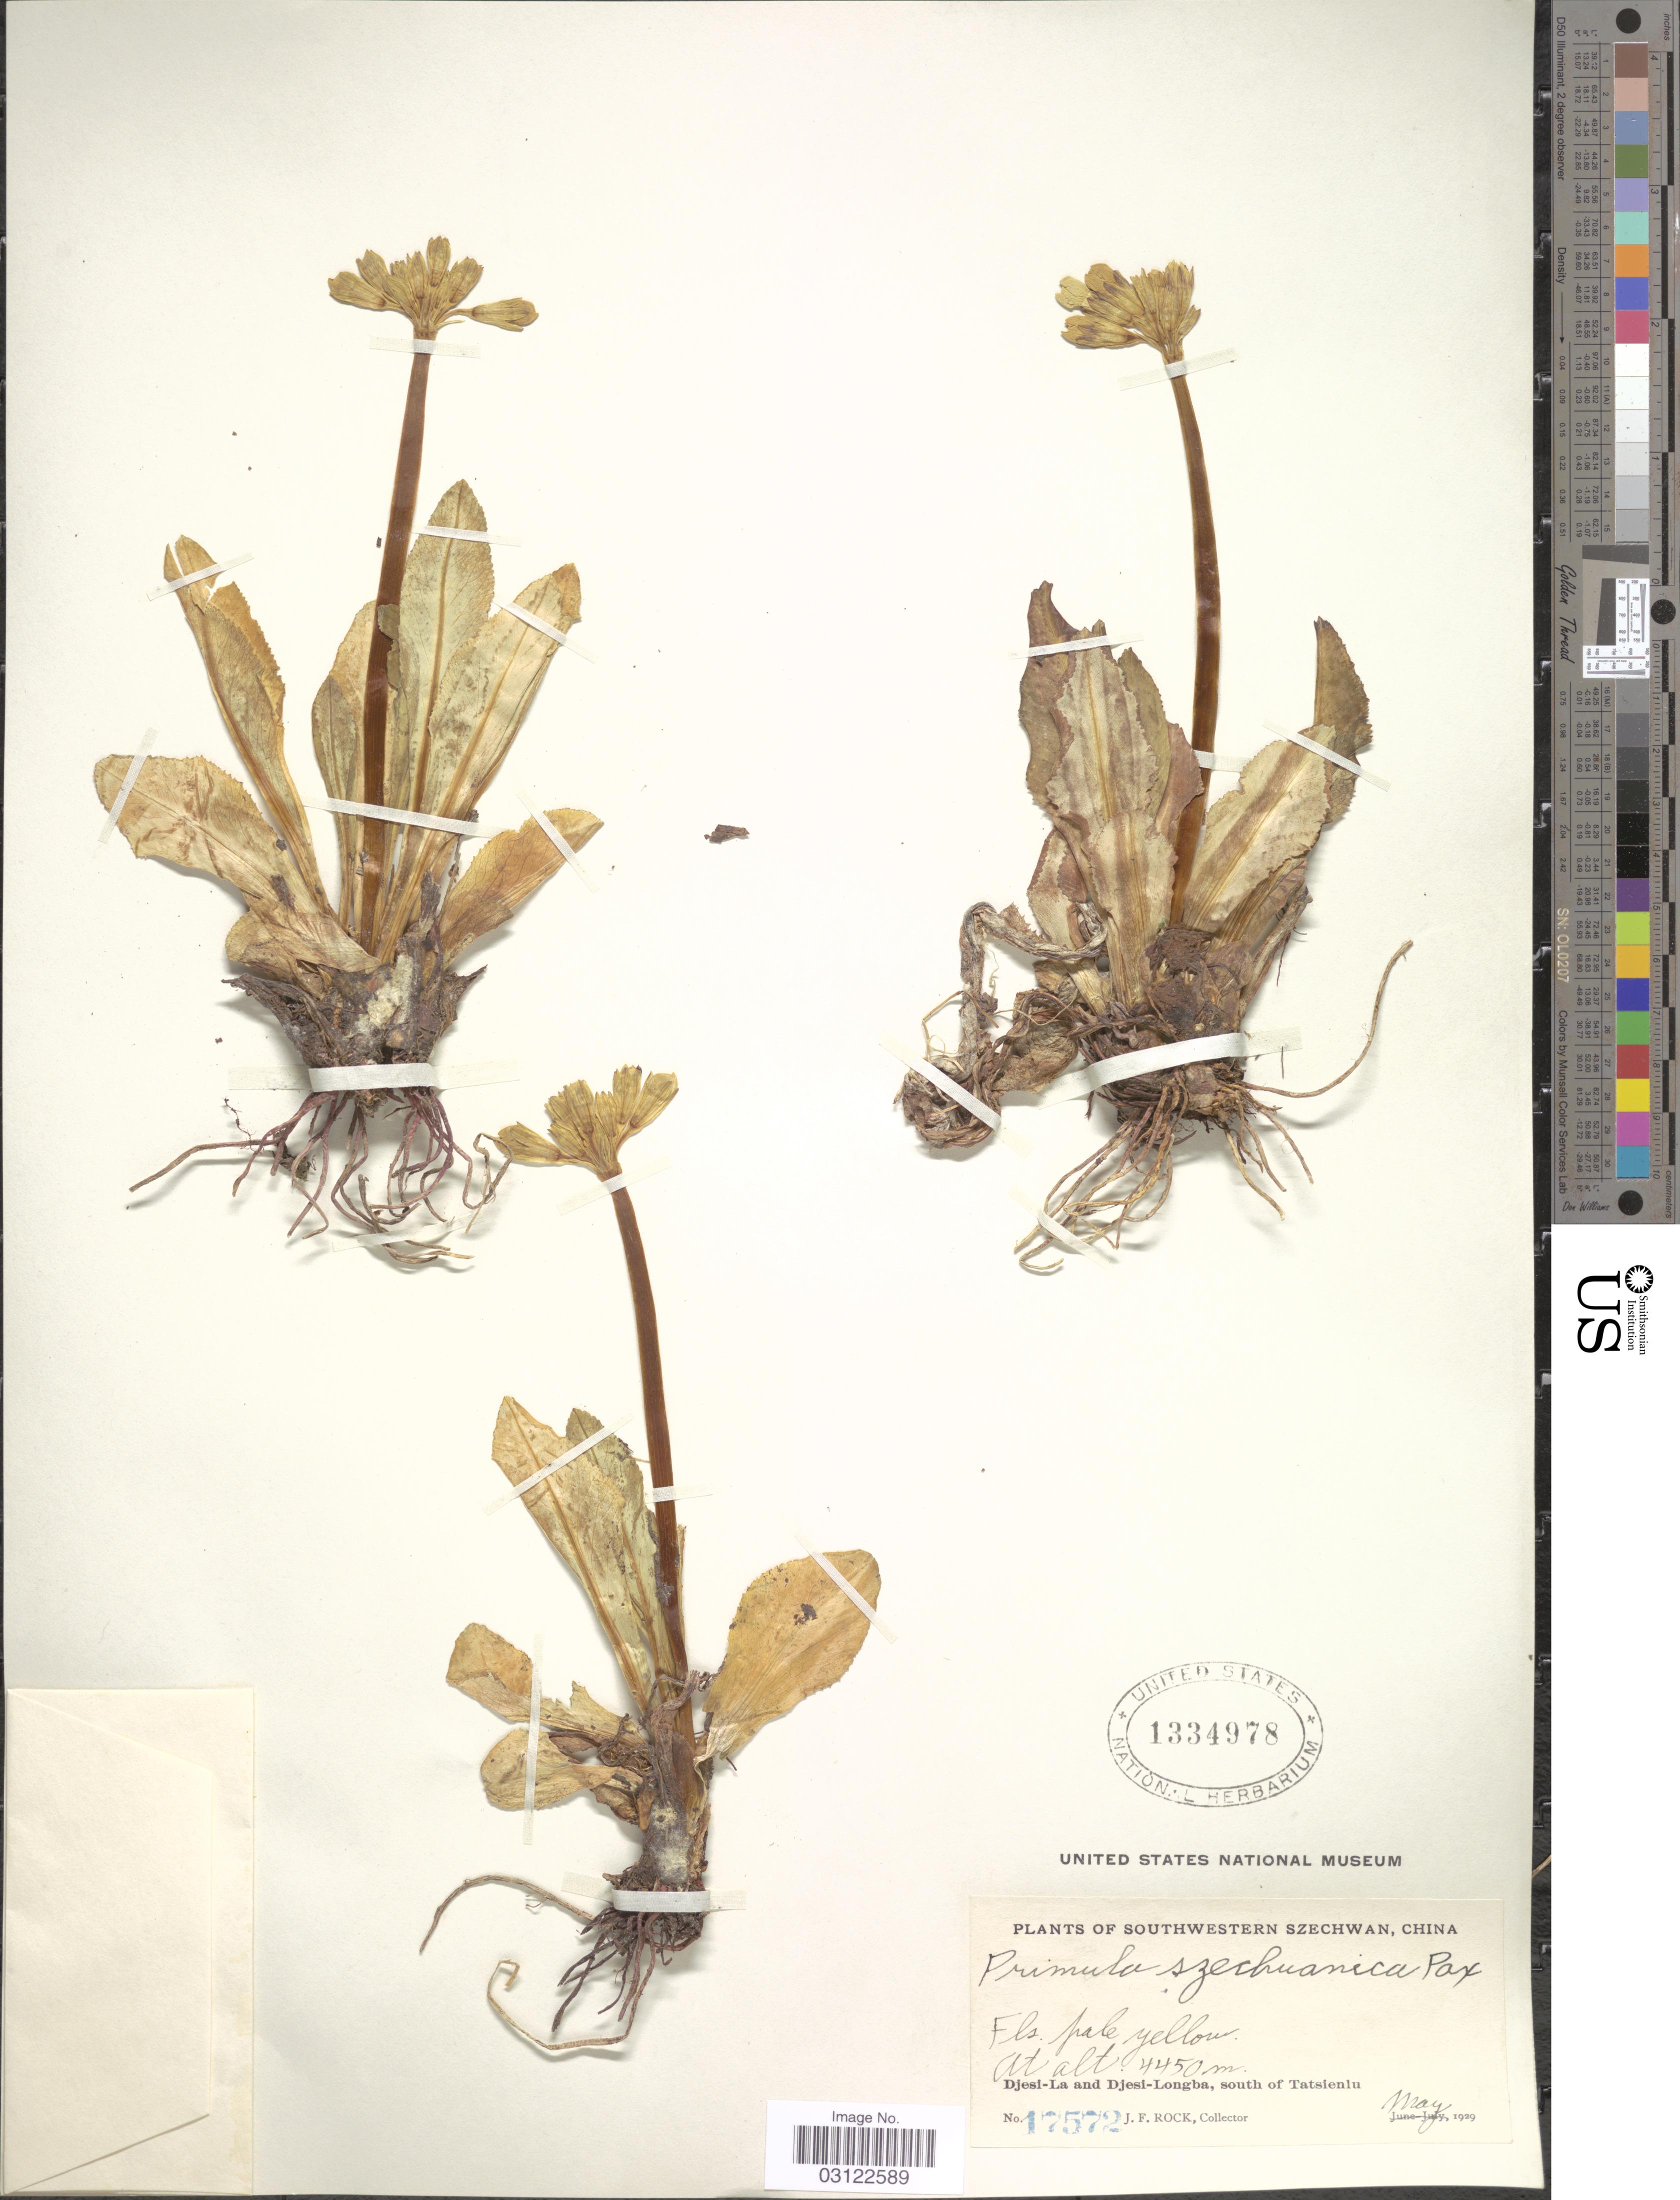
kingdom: Plantae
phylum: Tracheophyta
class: Magnoliopsida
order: Ericales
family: Primulaceae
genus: Primula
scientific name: Primula szechuanica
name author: Pax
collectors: J. Rock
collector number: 17572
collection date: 1929-05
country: China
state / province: Sichuan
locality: Southwestern Szechwan. Djesi-La and Djesi-Longba, south of Tatsienlu.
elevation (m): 4450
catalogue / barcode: US 1334978